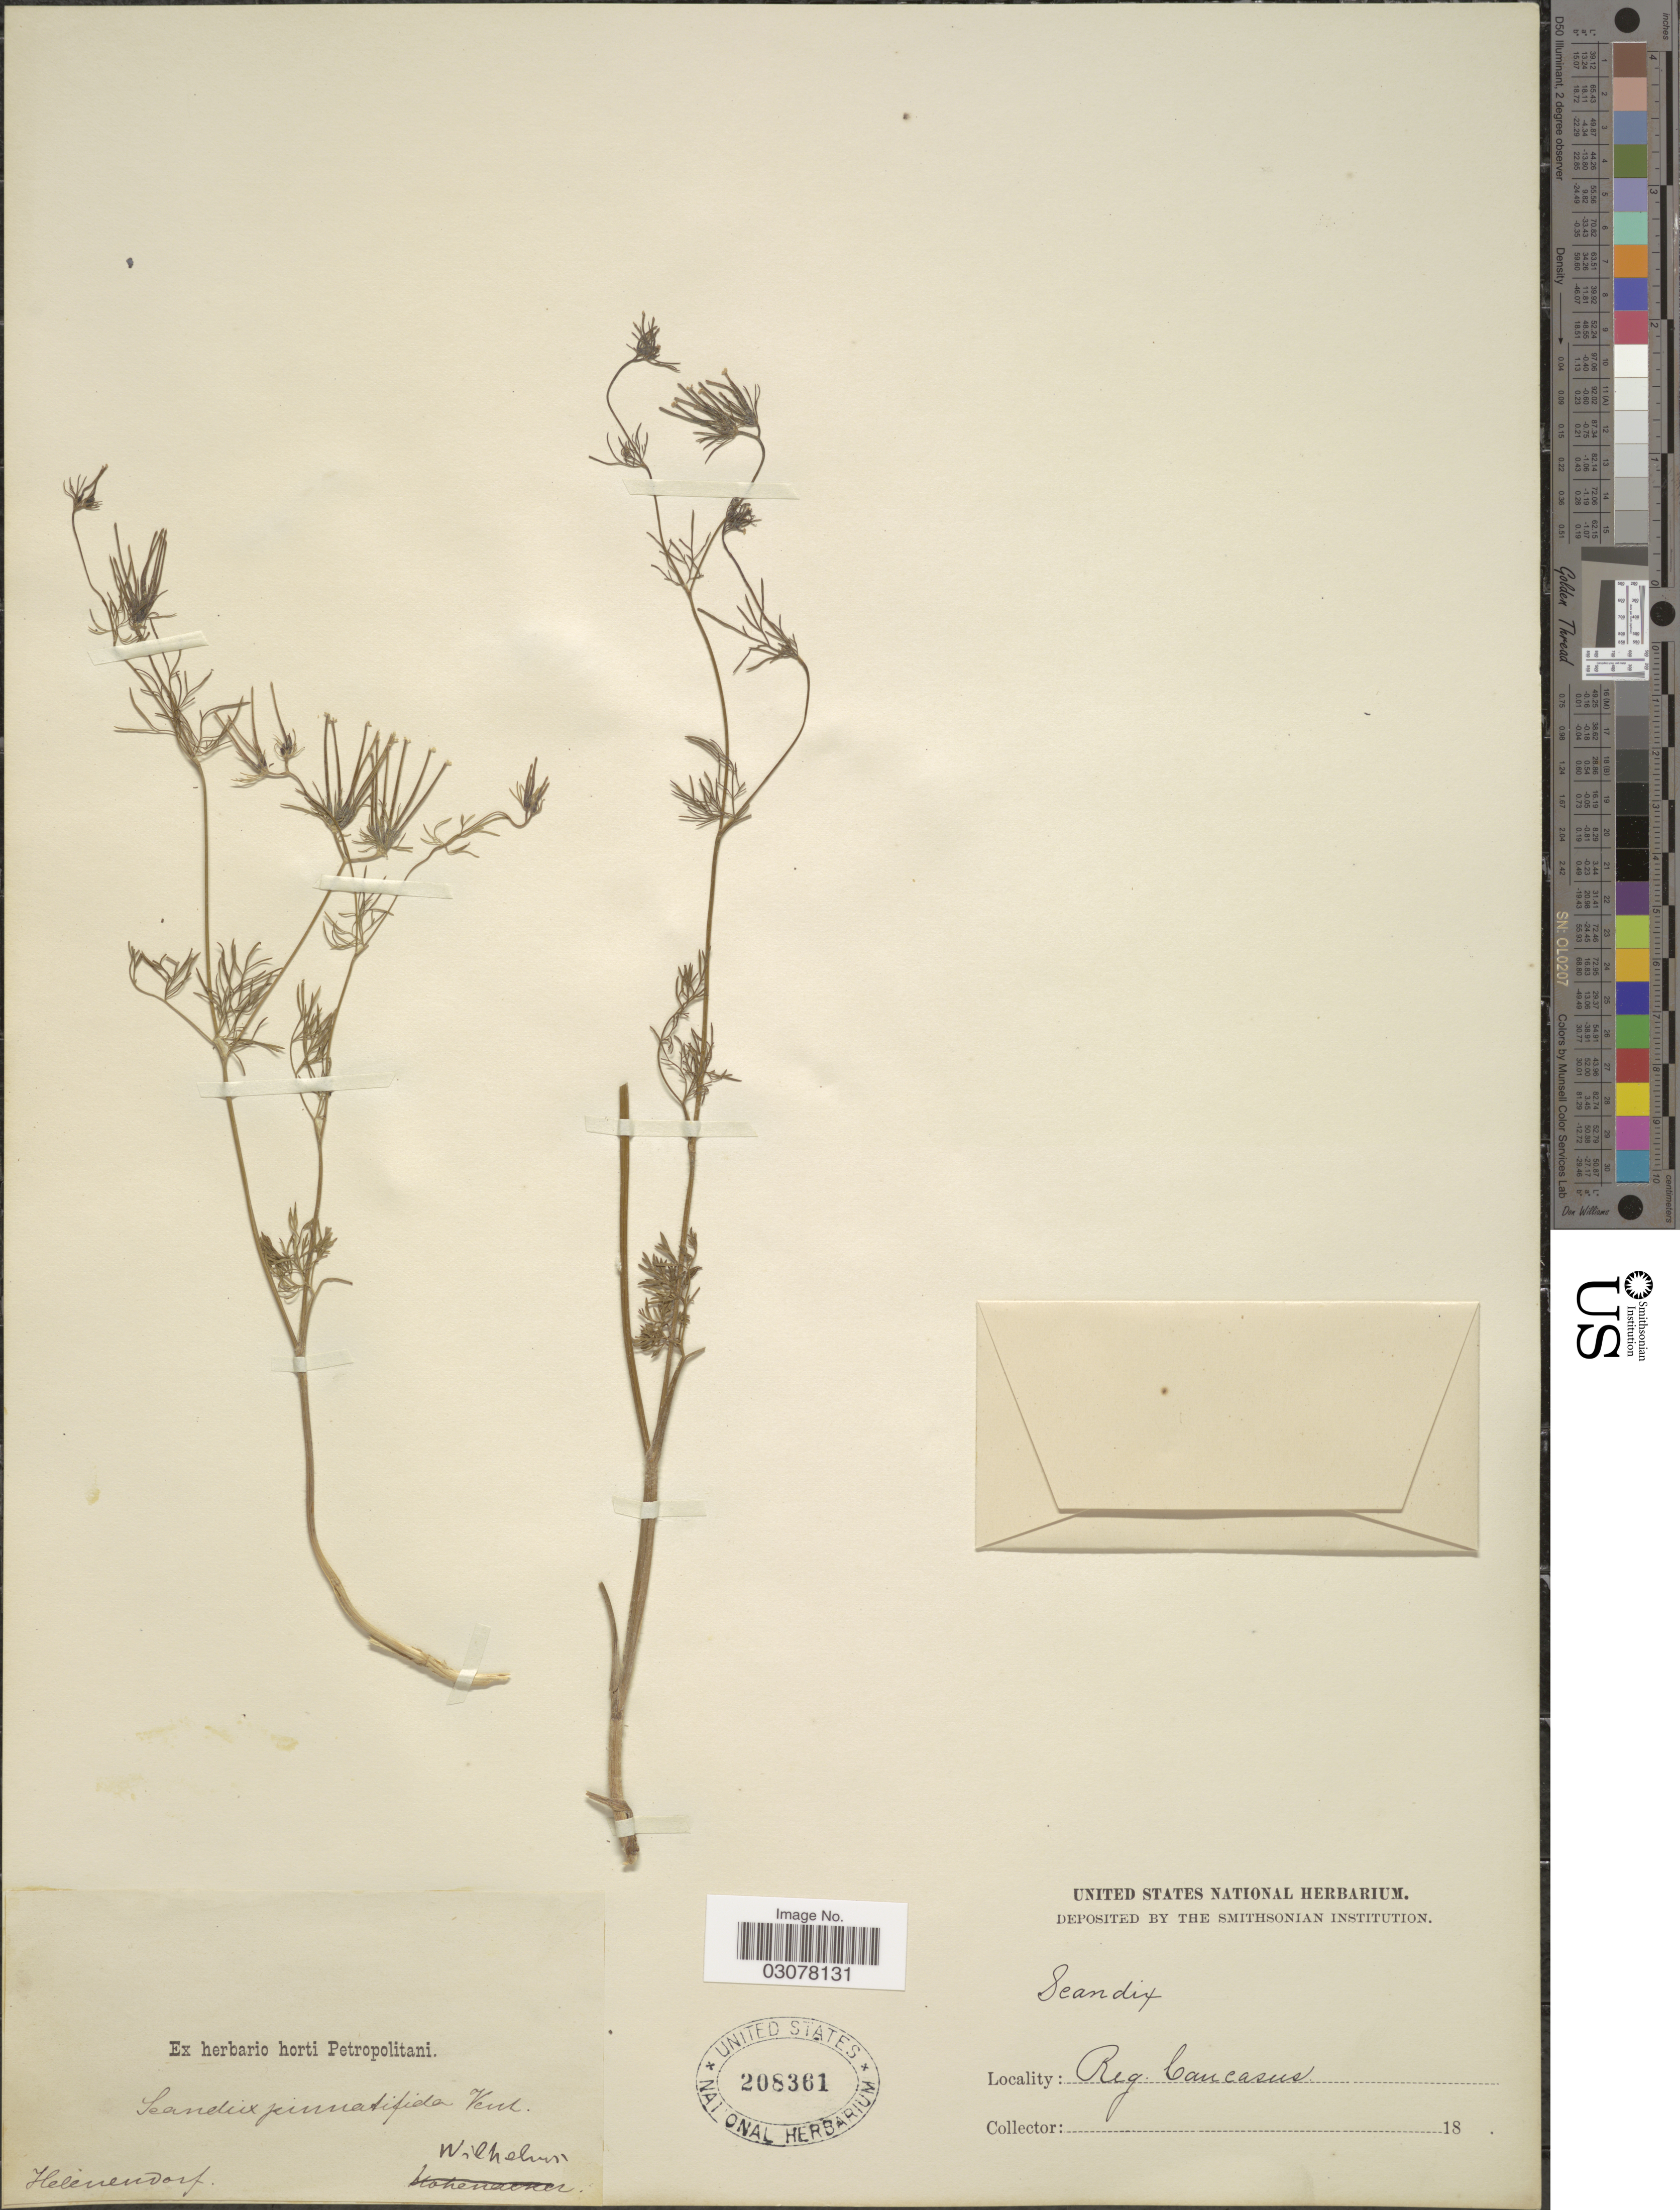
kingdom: Plantae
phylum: Tracheophyta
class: Magnoliopsida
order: Apiales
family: Apiaceae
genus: Scandix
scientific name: Scandix sp.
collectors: C. Wilhelms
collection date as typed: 18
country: Azerbaijan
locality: Reg. Caucasus. Helènendorf.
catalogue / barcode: US 208361